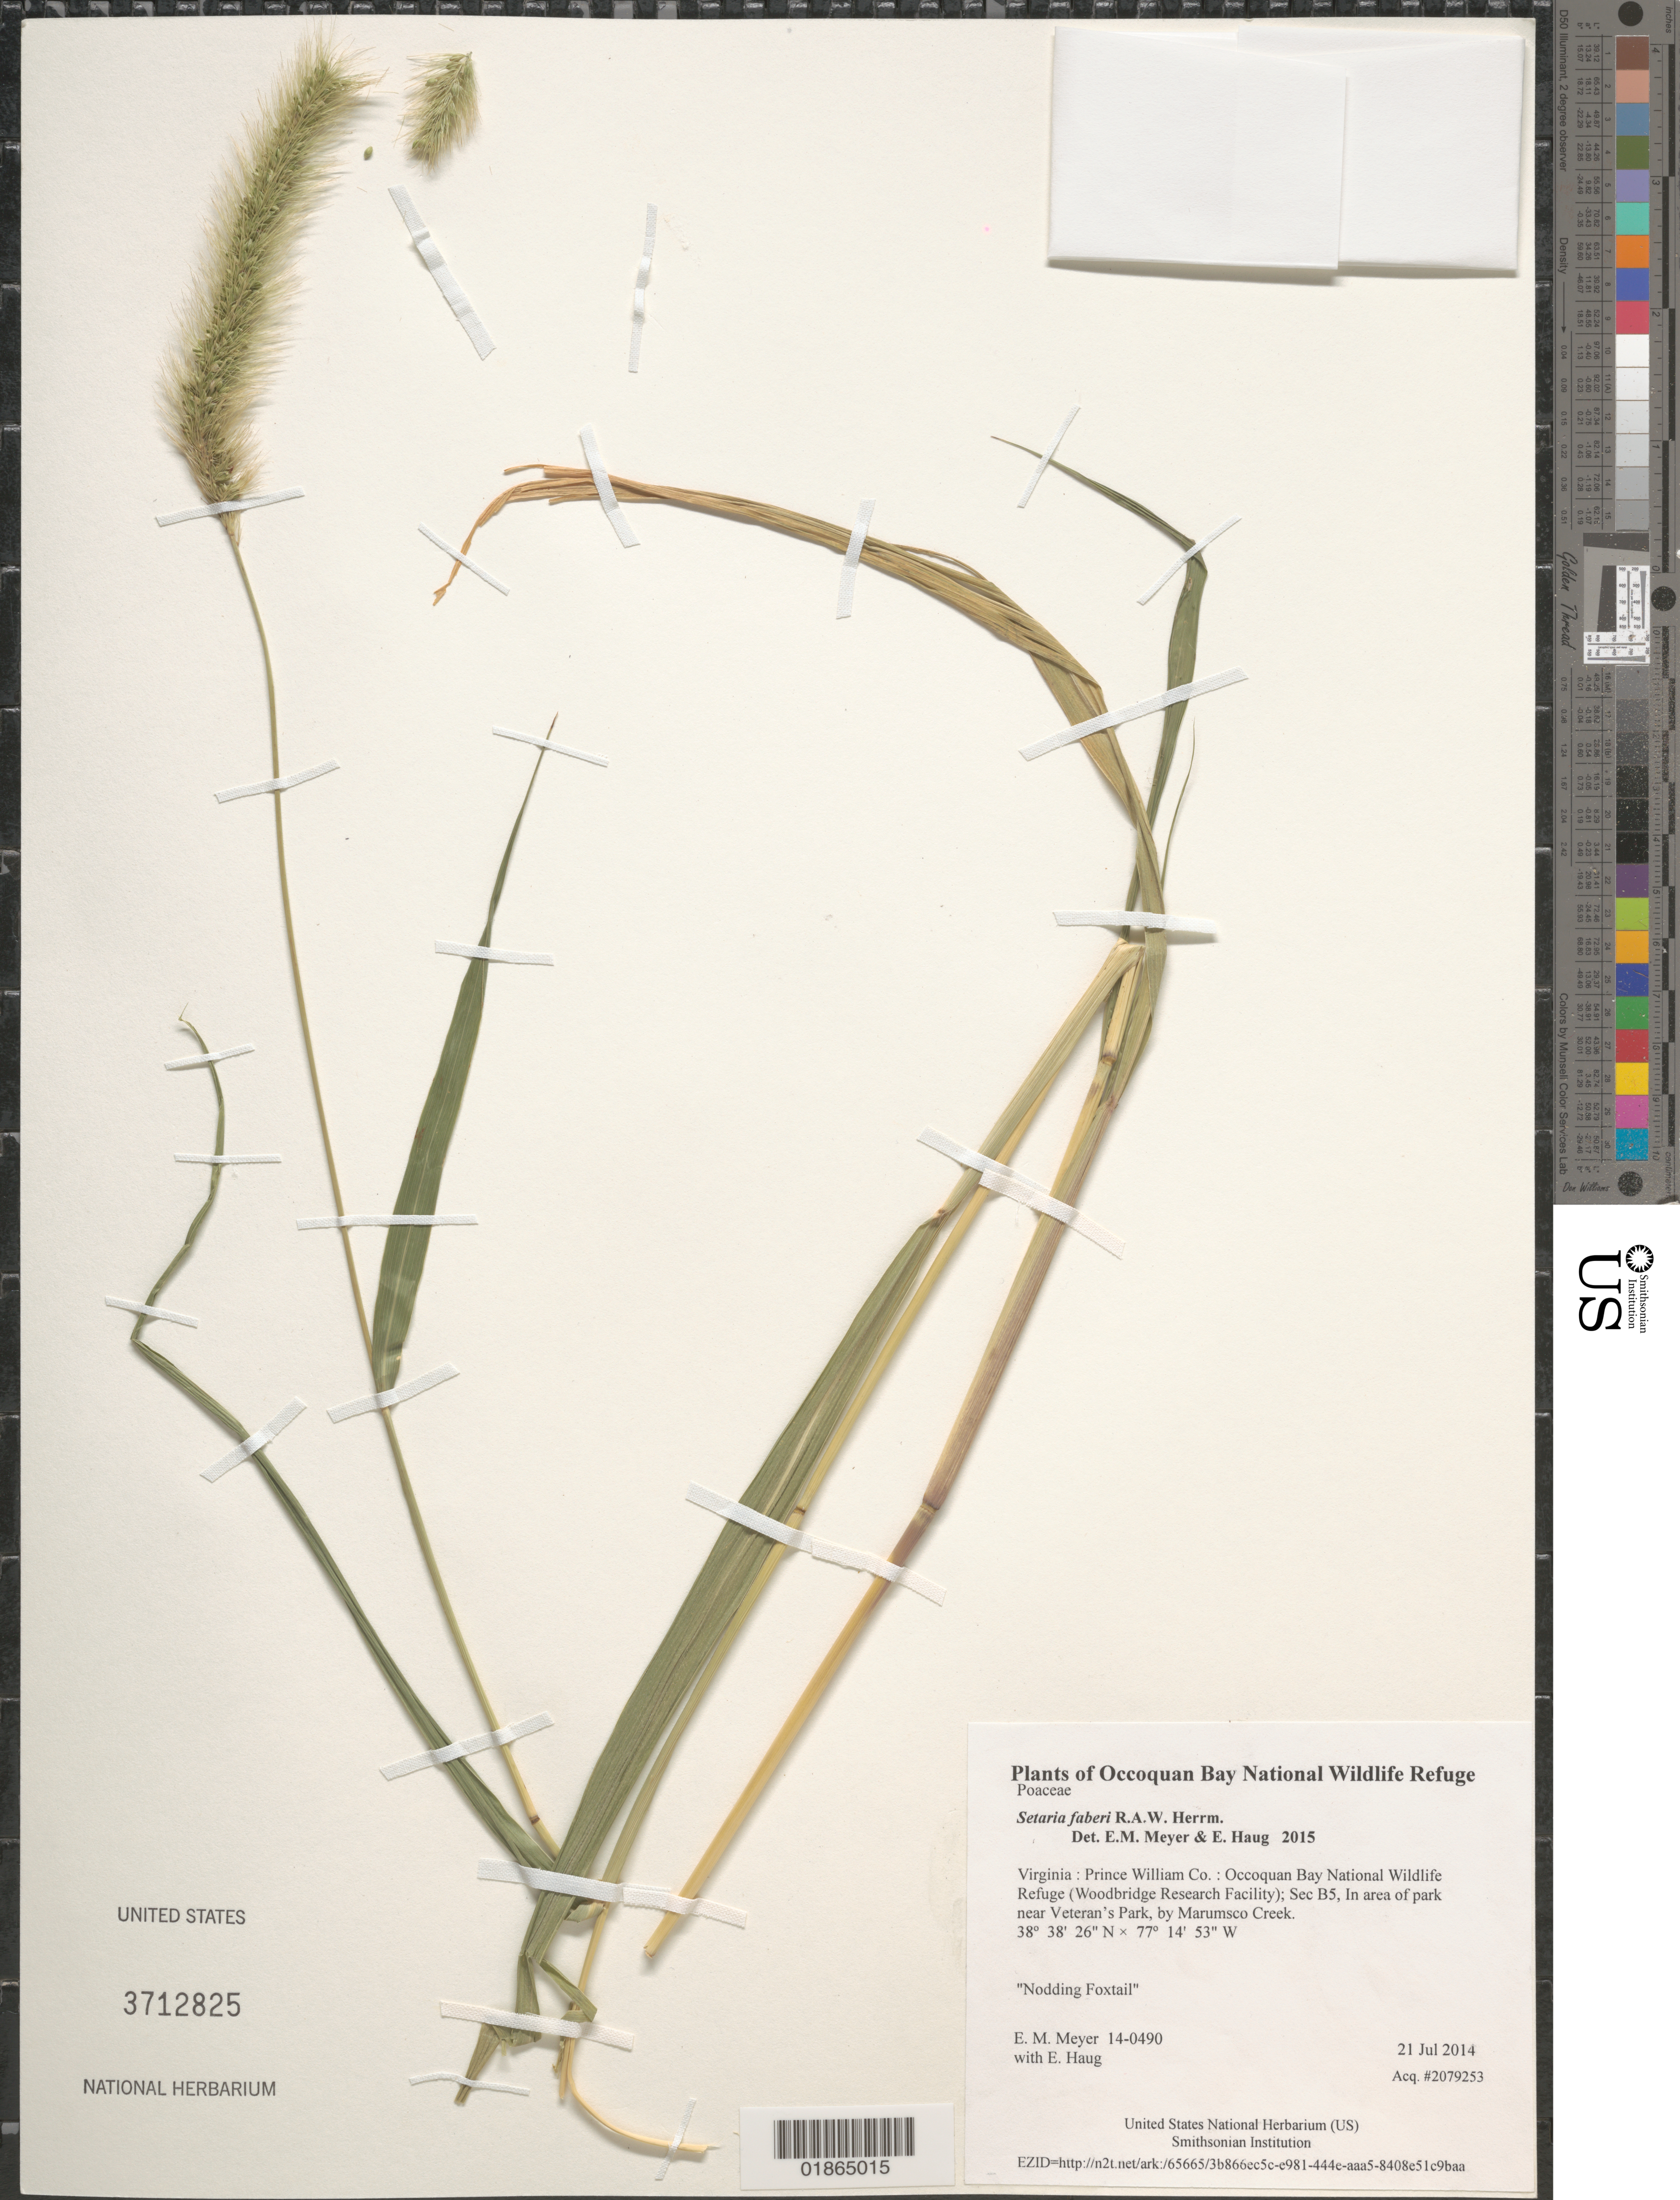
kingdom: Plantae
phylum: Tracheophyta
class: Liliopsida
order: Poales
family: Poaceae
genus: Setaria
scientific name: Setaria faberi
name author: R.A.W. Herrm.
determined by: Meyer, E. M.; Haug, E.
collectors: E. M. Meyer & E. Haug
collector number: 14-0490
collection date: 2014-07-21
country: United States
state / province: Virginia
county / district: Prince William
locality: Occoquan Bay National Wildlife Refuge (Woodbridge Research Facility); Sec B5, In area of park near Veteran's Park, by Marumsco Creek.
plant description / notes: Nodding Foxtail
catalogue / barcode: US 3712825